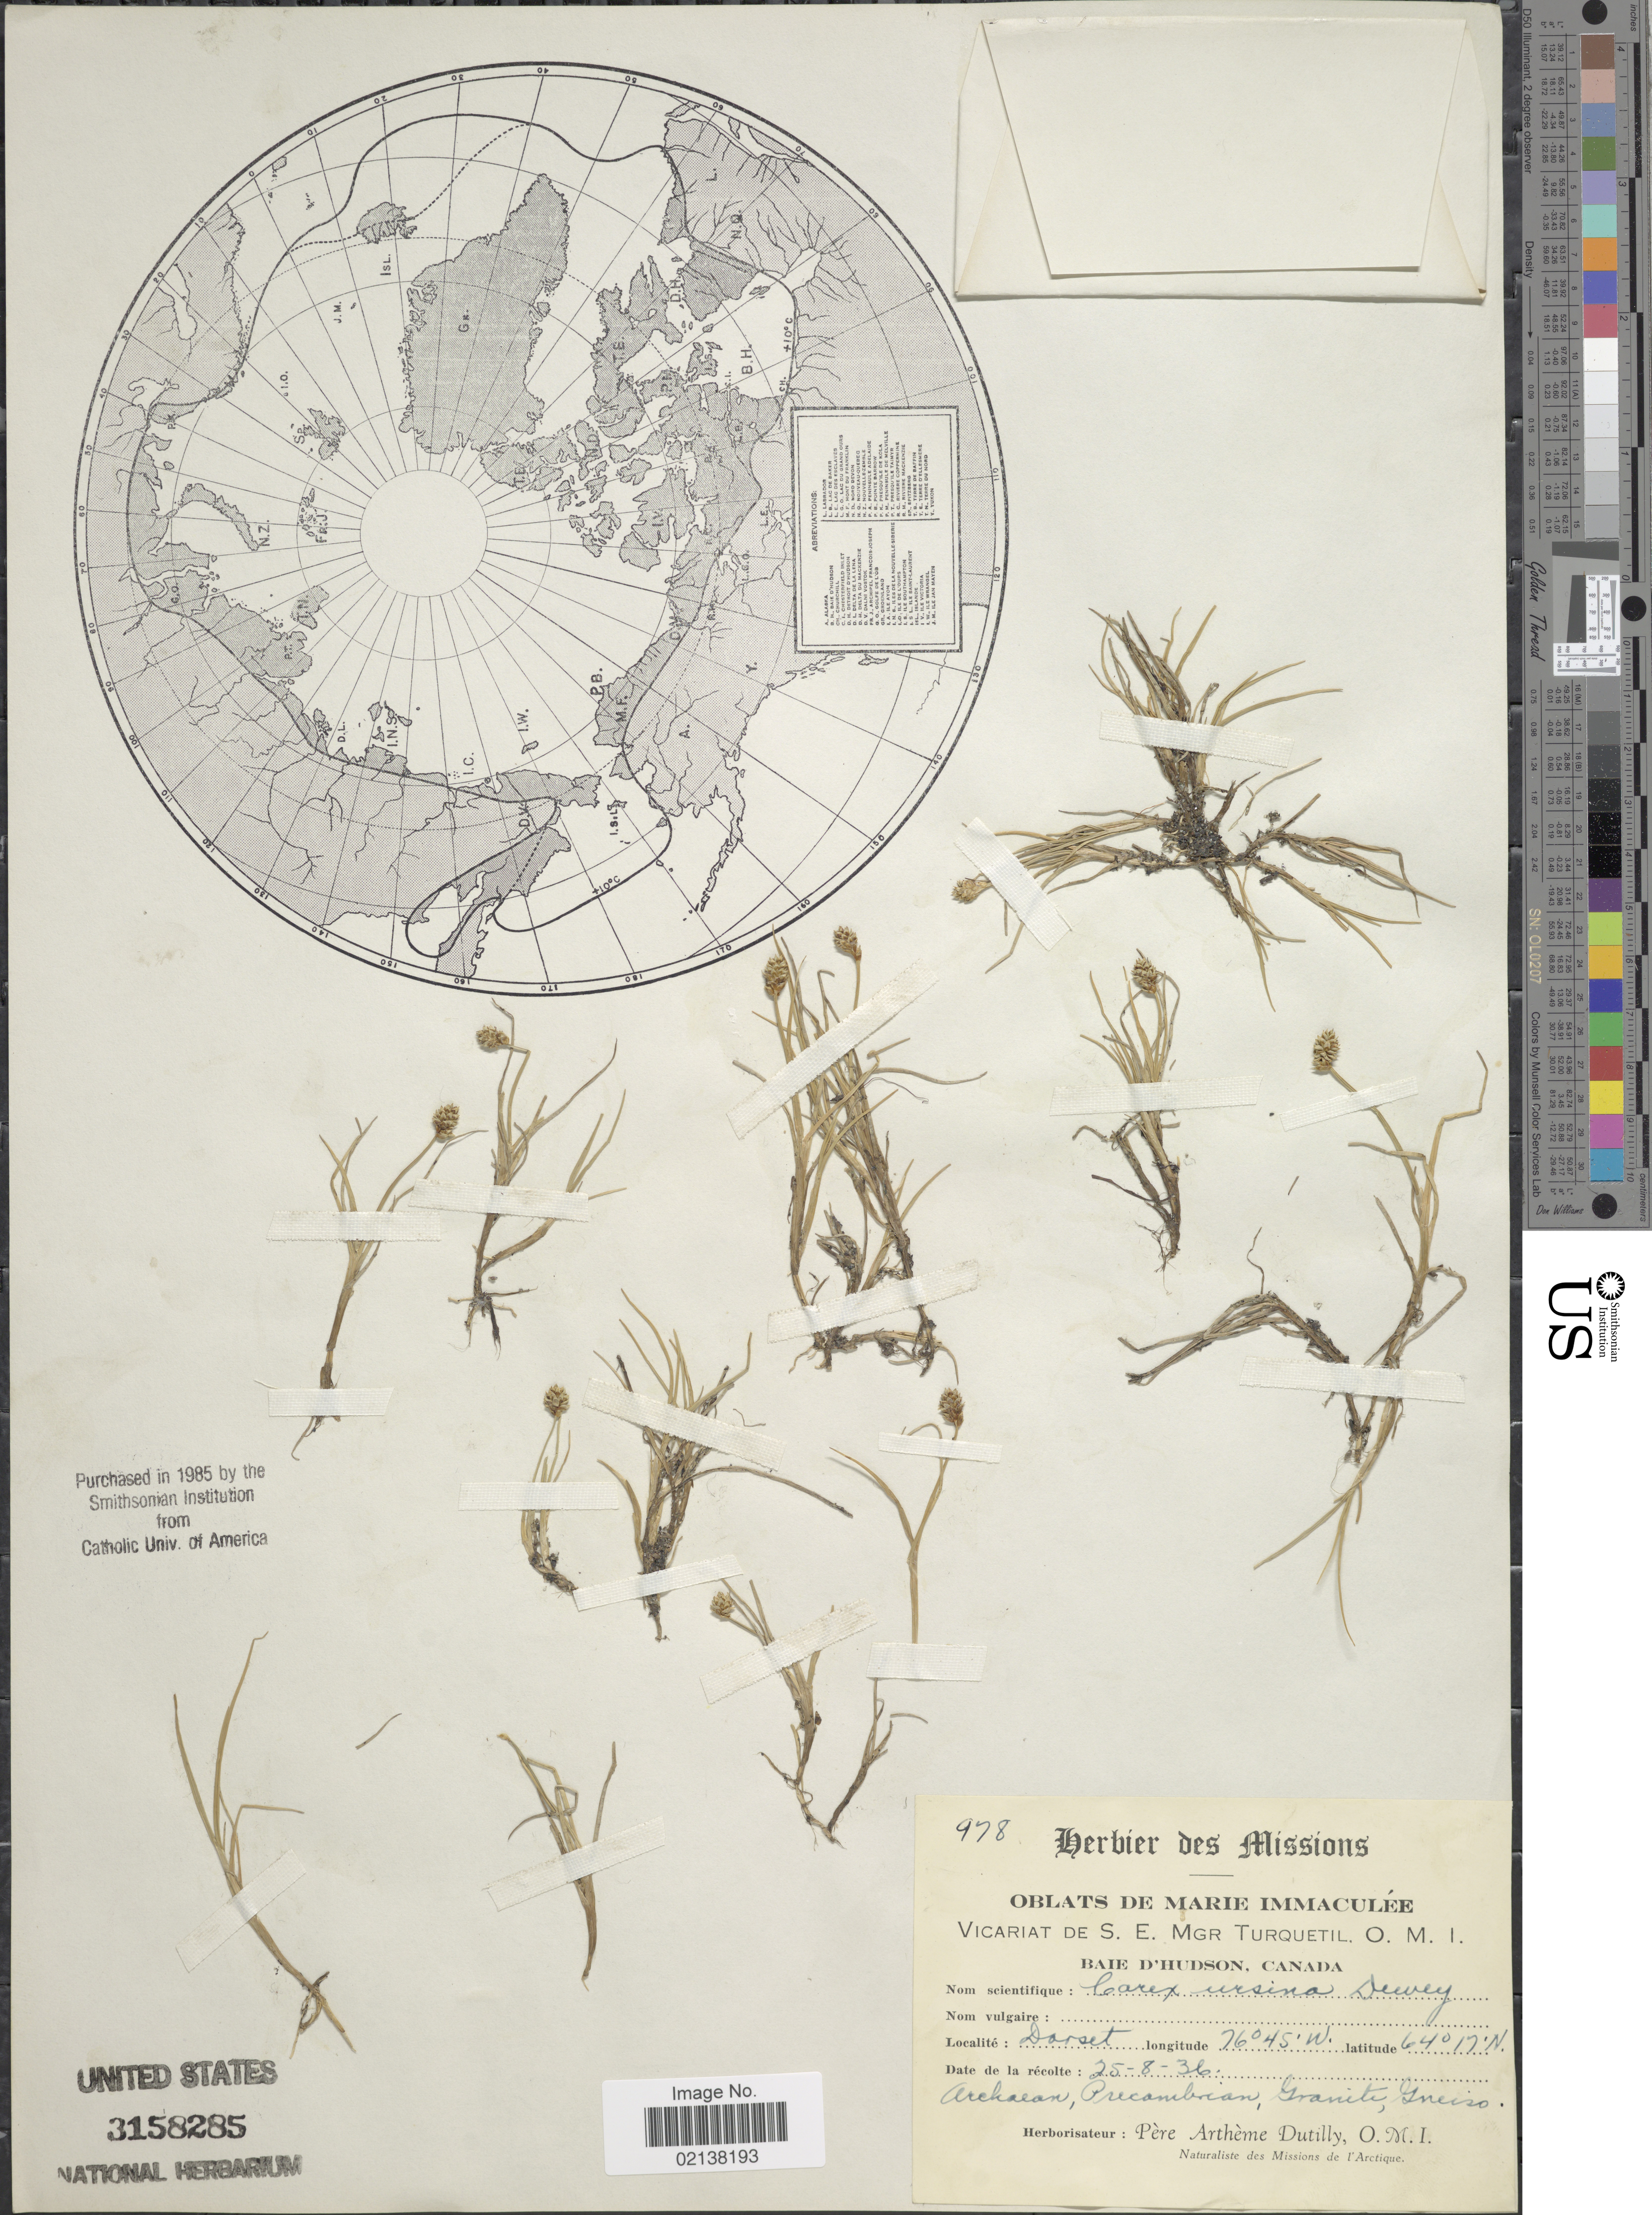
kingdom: Plantae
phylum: Tracheophyta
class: Liliopsida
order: Poales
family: Cyperaceae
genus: Carex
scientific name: Carex ursina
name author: Dewey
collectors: A. Dutilly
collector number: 978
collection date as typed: Transcribed d/m/y: 25/8/36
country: Canada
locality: Baie D'Hudson. Dorset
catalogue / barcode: US 3158285